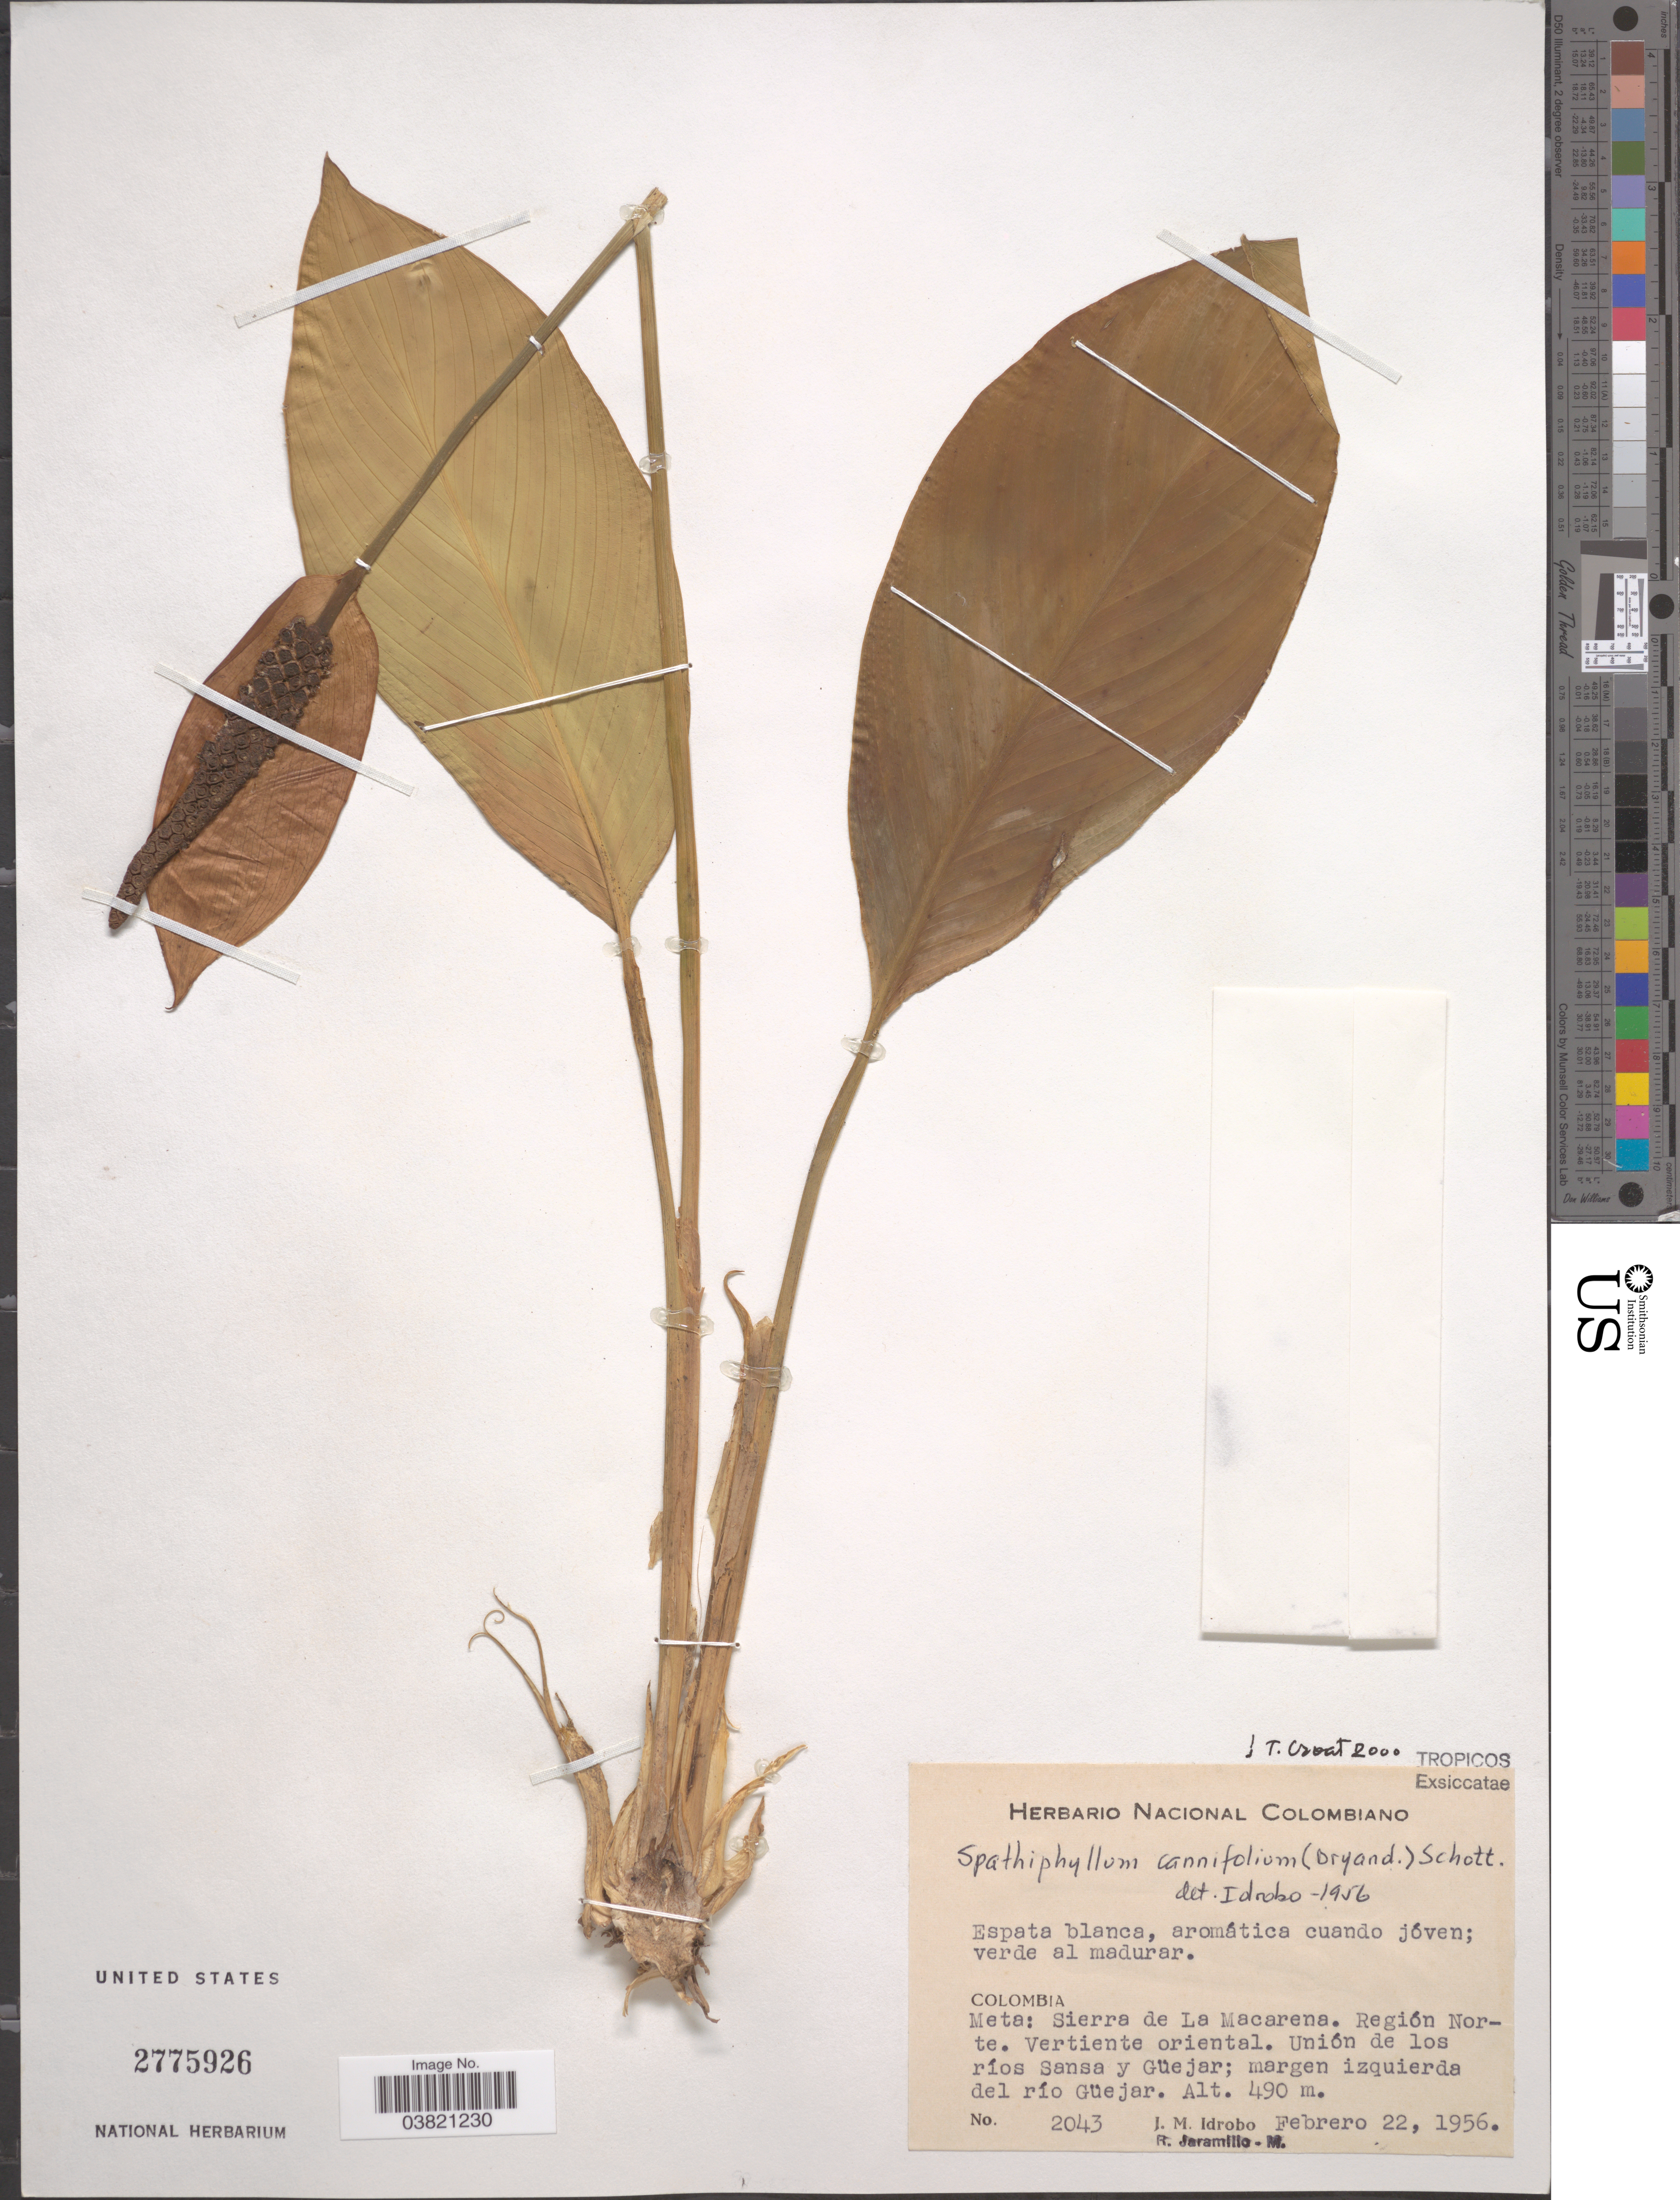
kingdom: Plantae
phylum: Tracheophyta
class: Liliopsida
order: Alismatales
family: Araceae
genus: Spathiphyllum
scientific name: Spathiphyllum cannifolium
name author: (Dryand. ex Sims) Schott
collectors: J. M. Idrobo & R. Jaramillo M.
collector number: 2043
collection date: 1956-02-22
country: Colombia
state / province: Meta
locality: Sierra de La Macarena. Región Norte. Vertiente oriental. Unión de los ríos Sansa y Güejar; margen izquierda del río Güejar.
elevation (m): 490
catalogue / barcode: US 2775926